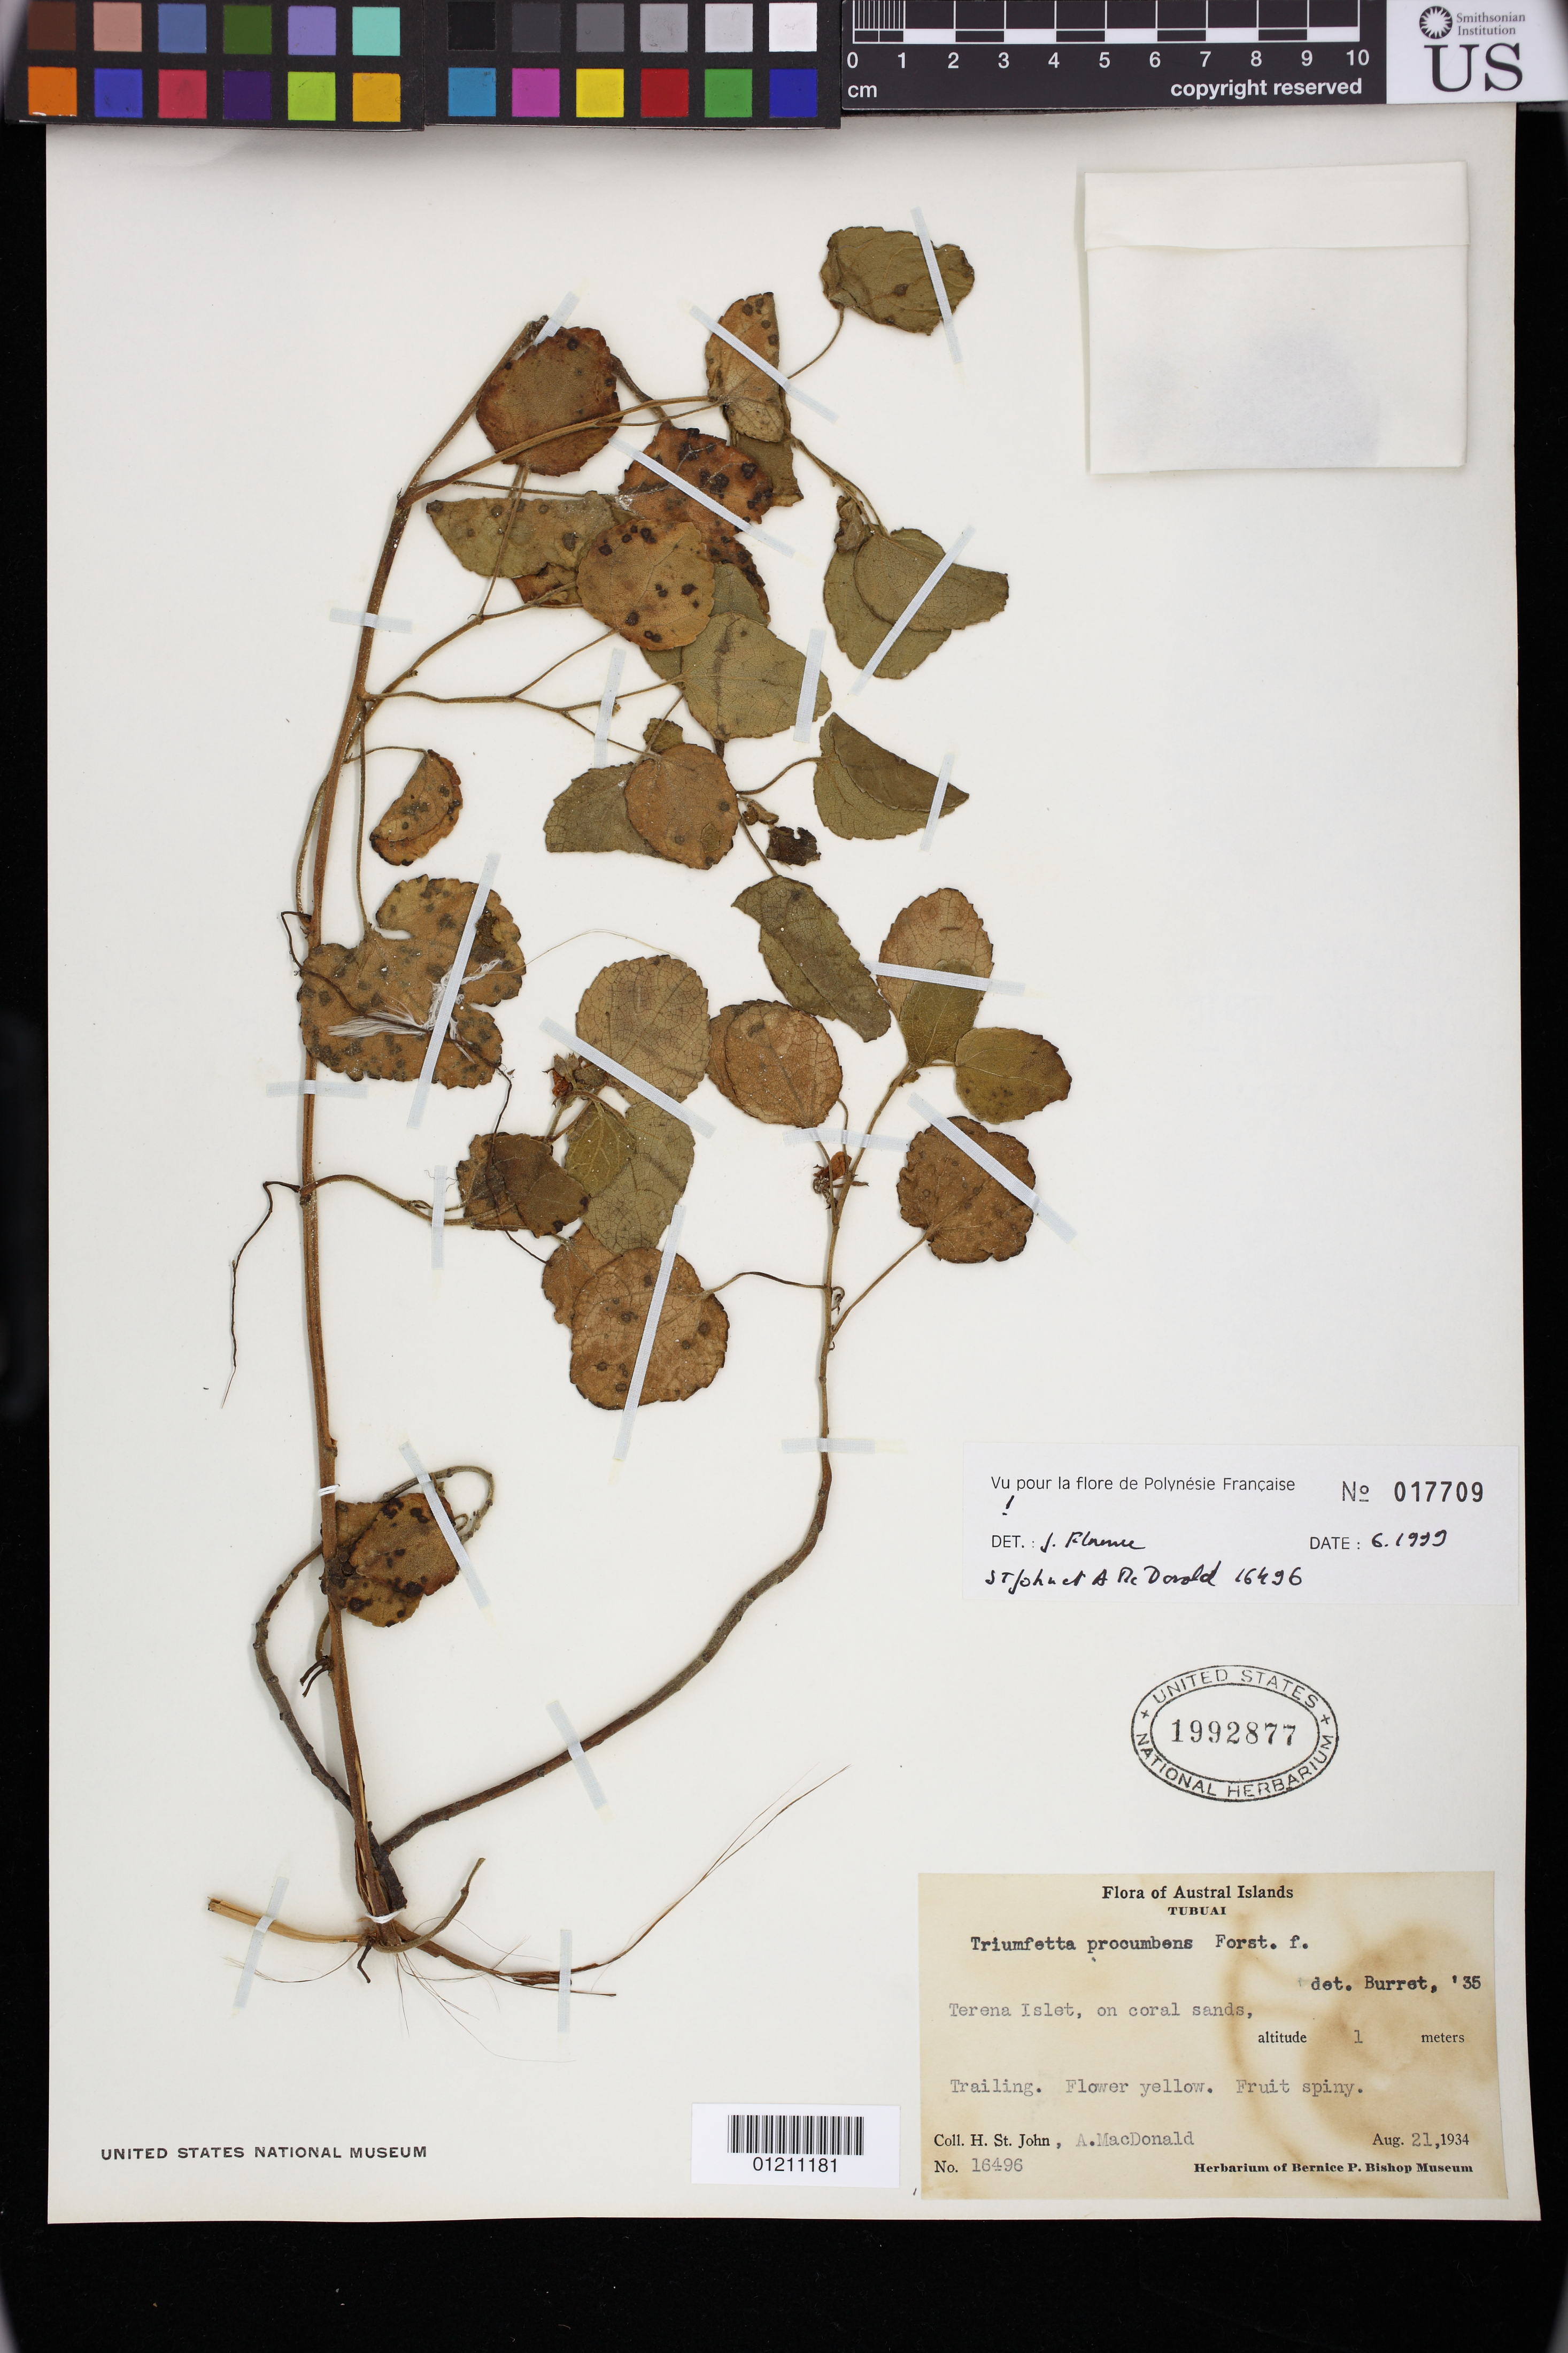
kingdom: Plantae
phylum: Tracheophyta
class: Magnoliopsida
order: Malvales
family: Malvaceae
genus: Triumfetta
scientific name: Triumfetta procumbens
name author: G. Forst.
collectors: H. St. John & A. McDonald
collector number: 16496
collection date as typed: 21 Aug 1934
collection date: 1934-08-21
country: French Polynesia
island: Tubuai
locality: Austral Islands: Tubuai.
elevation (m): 1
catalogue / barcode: US 1992877